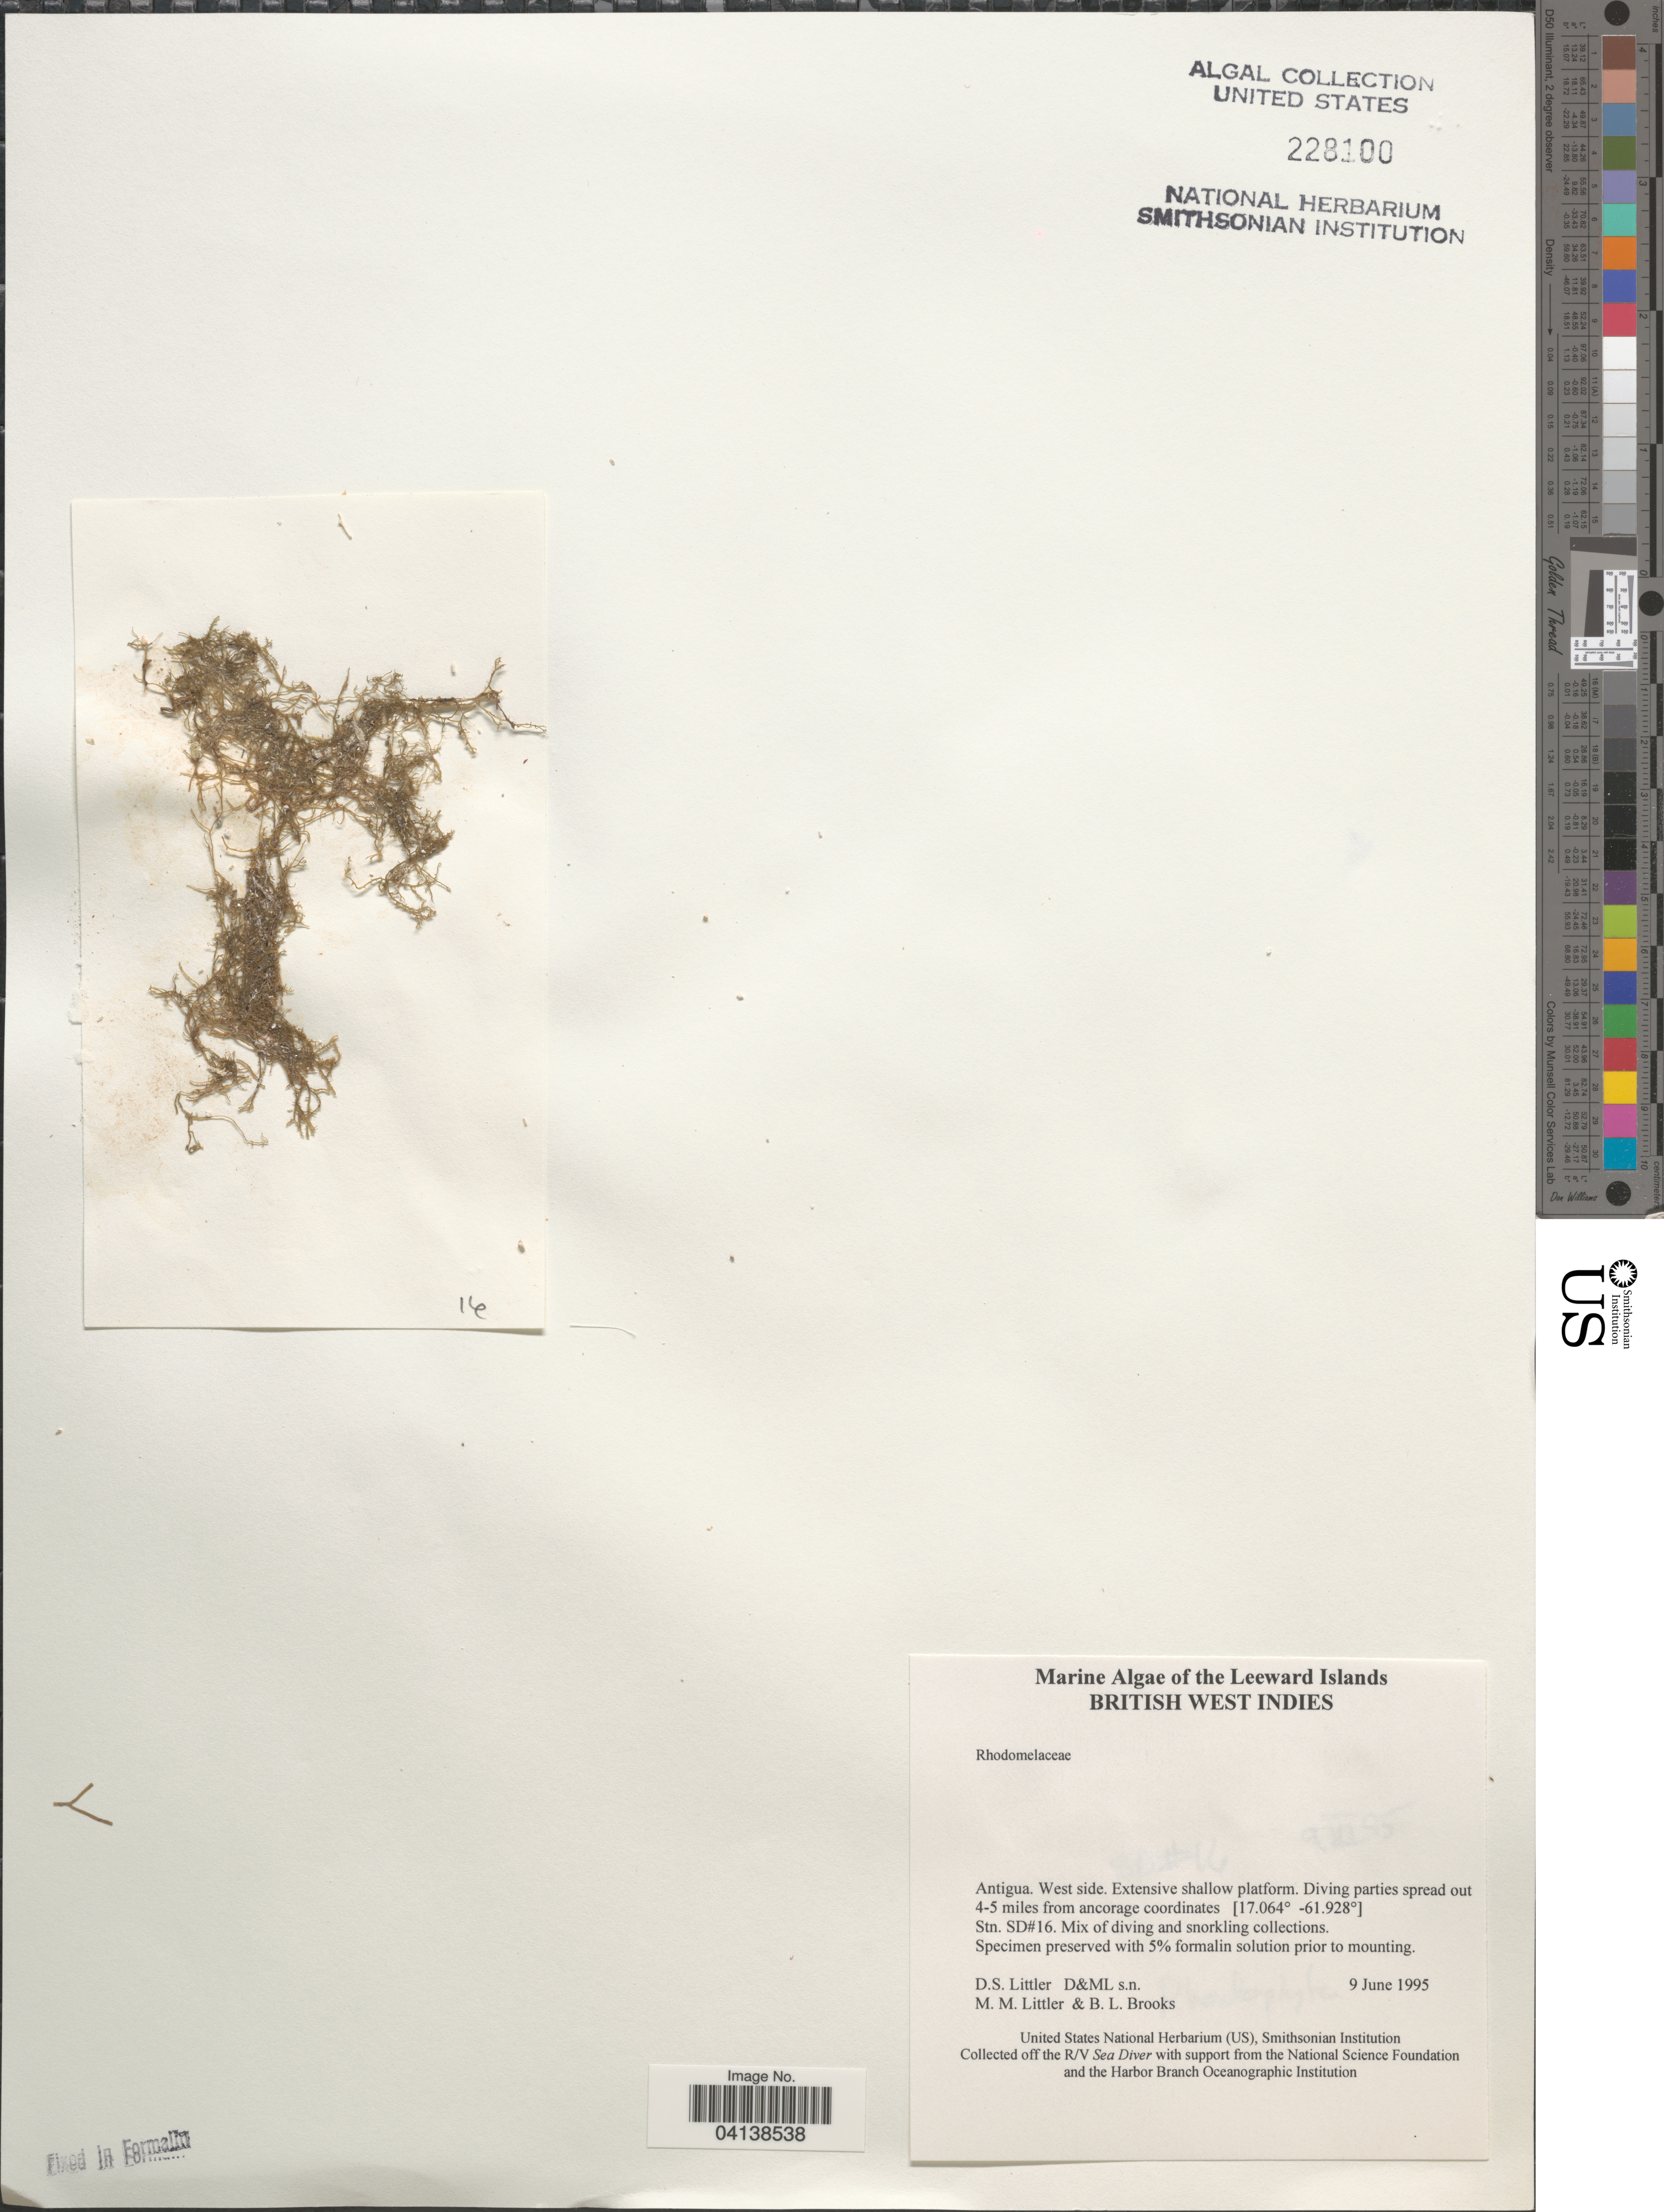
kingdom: Plantae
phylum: Rhodophyta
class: Florideophyceae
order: Ceramiales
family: Rhodomelaceae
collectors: D. S. Littler & B. Brooks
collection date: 1995-06-09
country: Antigua and Barbuda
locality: Leeward Islands. British West Indies. Antigua. West side. Extensive shallow platform. Diving parties spread out 4-5 milies from ancorage coordinates. Stn. SD#16.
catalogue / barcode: US 228100